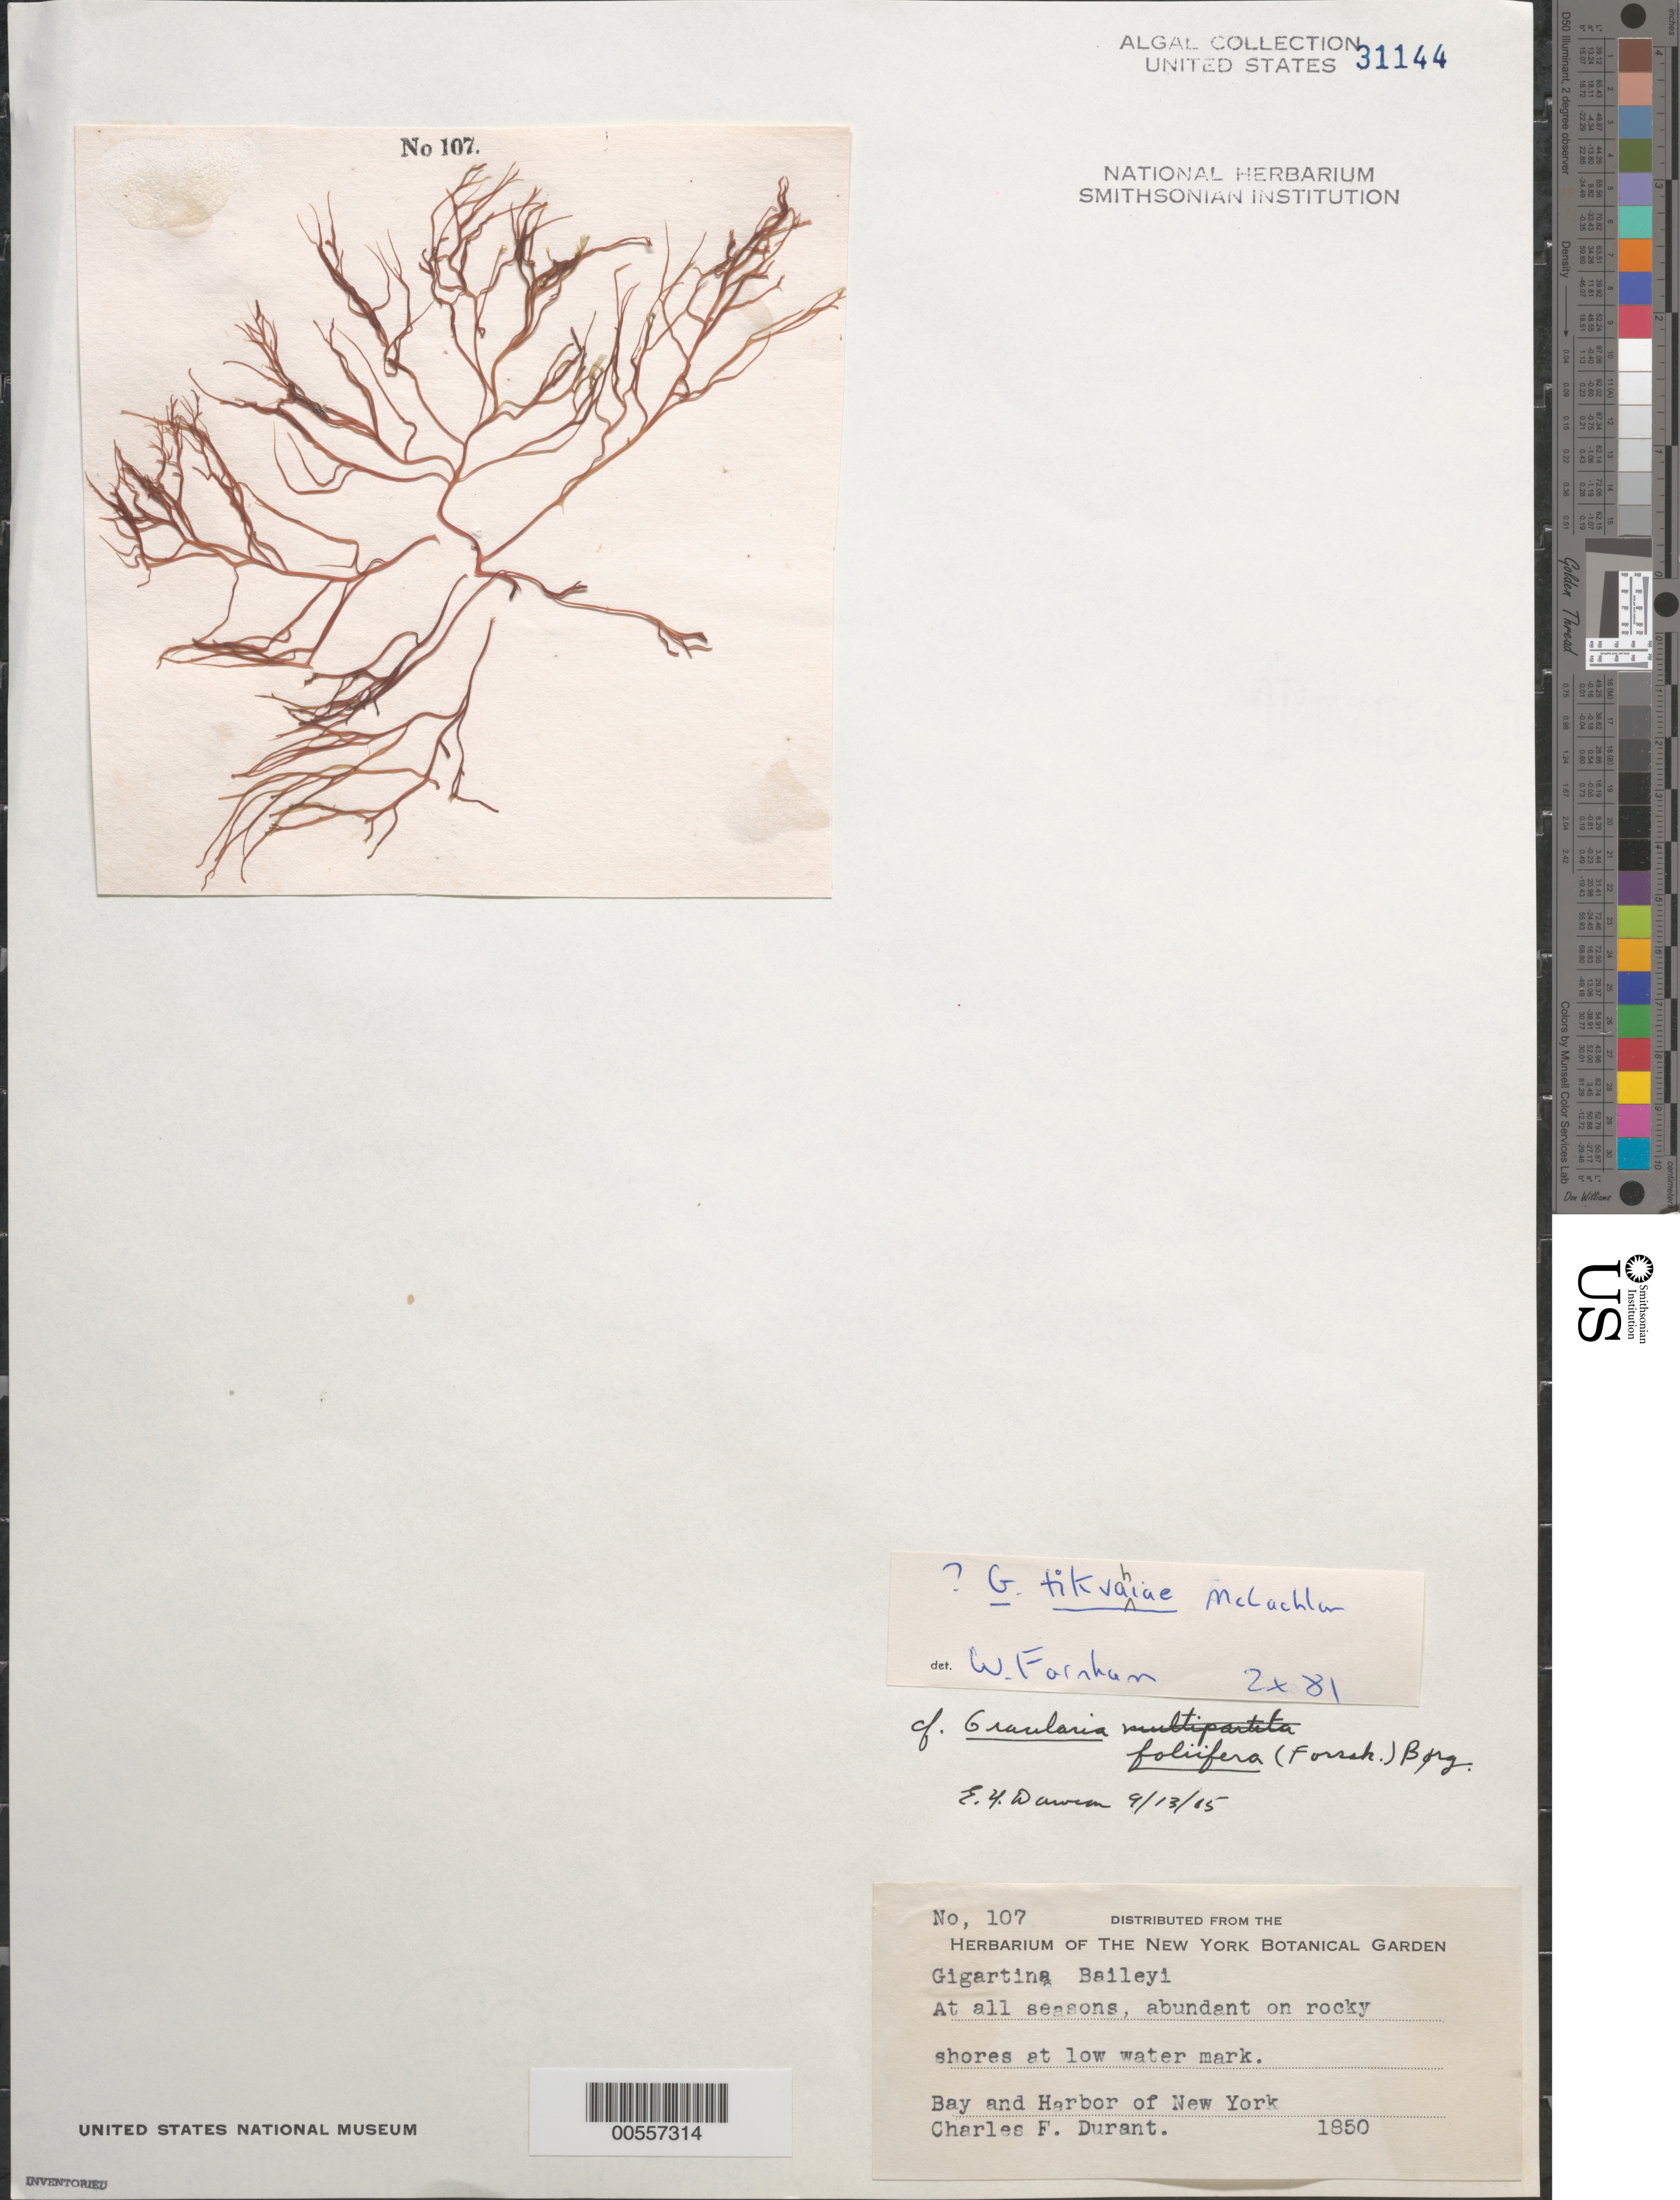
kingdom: Plantae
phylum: Rhodophyta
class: Florideophyceae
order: Gracilariales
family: Gracilariaceae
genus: Gracilaria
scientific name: Gracilaria tikvahiae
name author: McLachlan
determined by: Farnham, W. F.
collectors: C. Durant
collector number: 107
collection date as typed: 1850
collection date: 1850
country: United States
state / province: New York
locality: New York Bay and New York Harbor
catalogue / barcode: US 31144